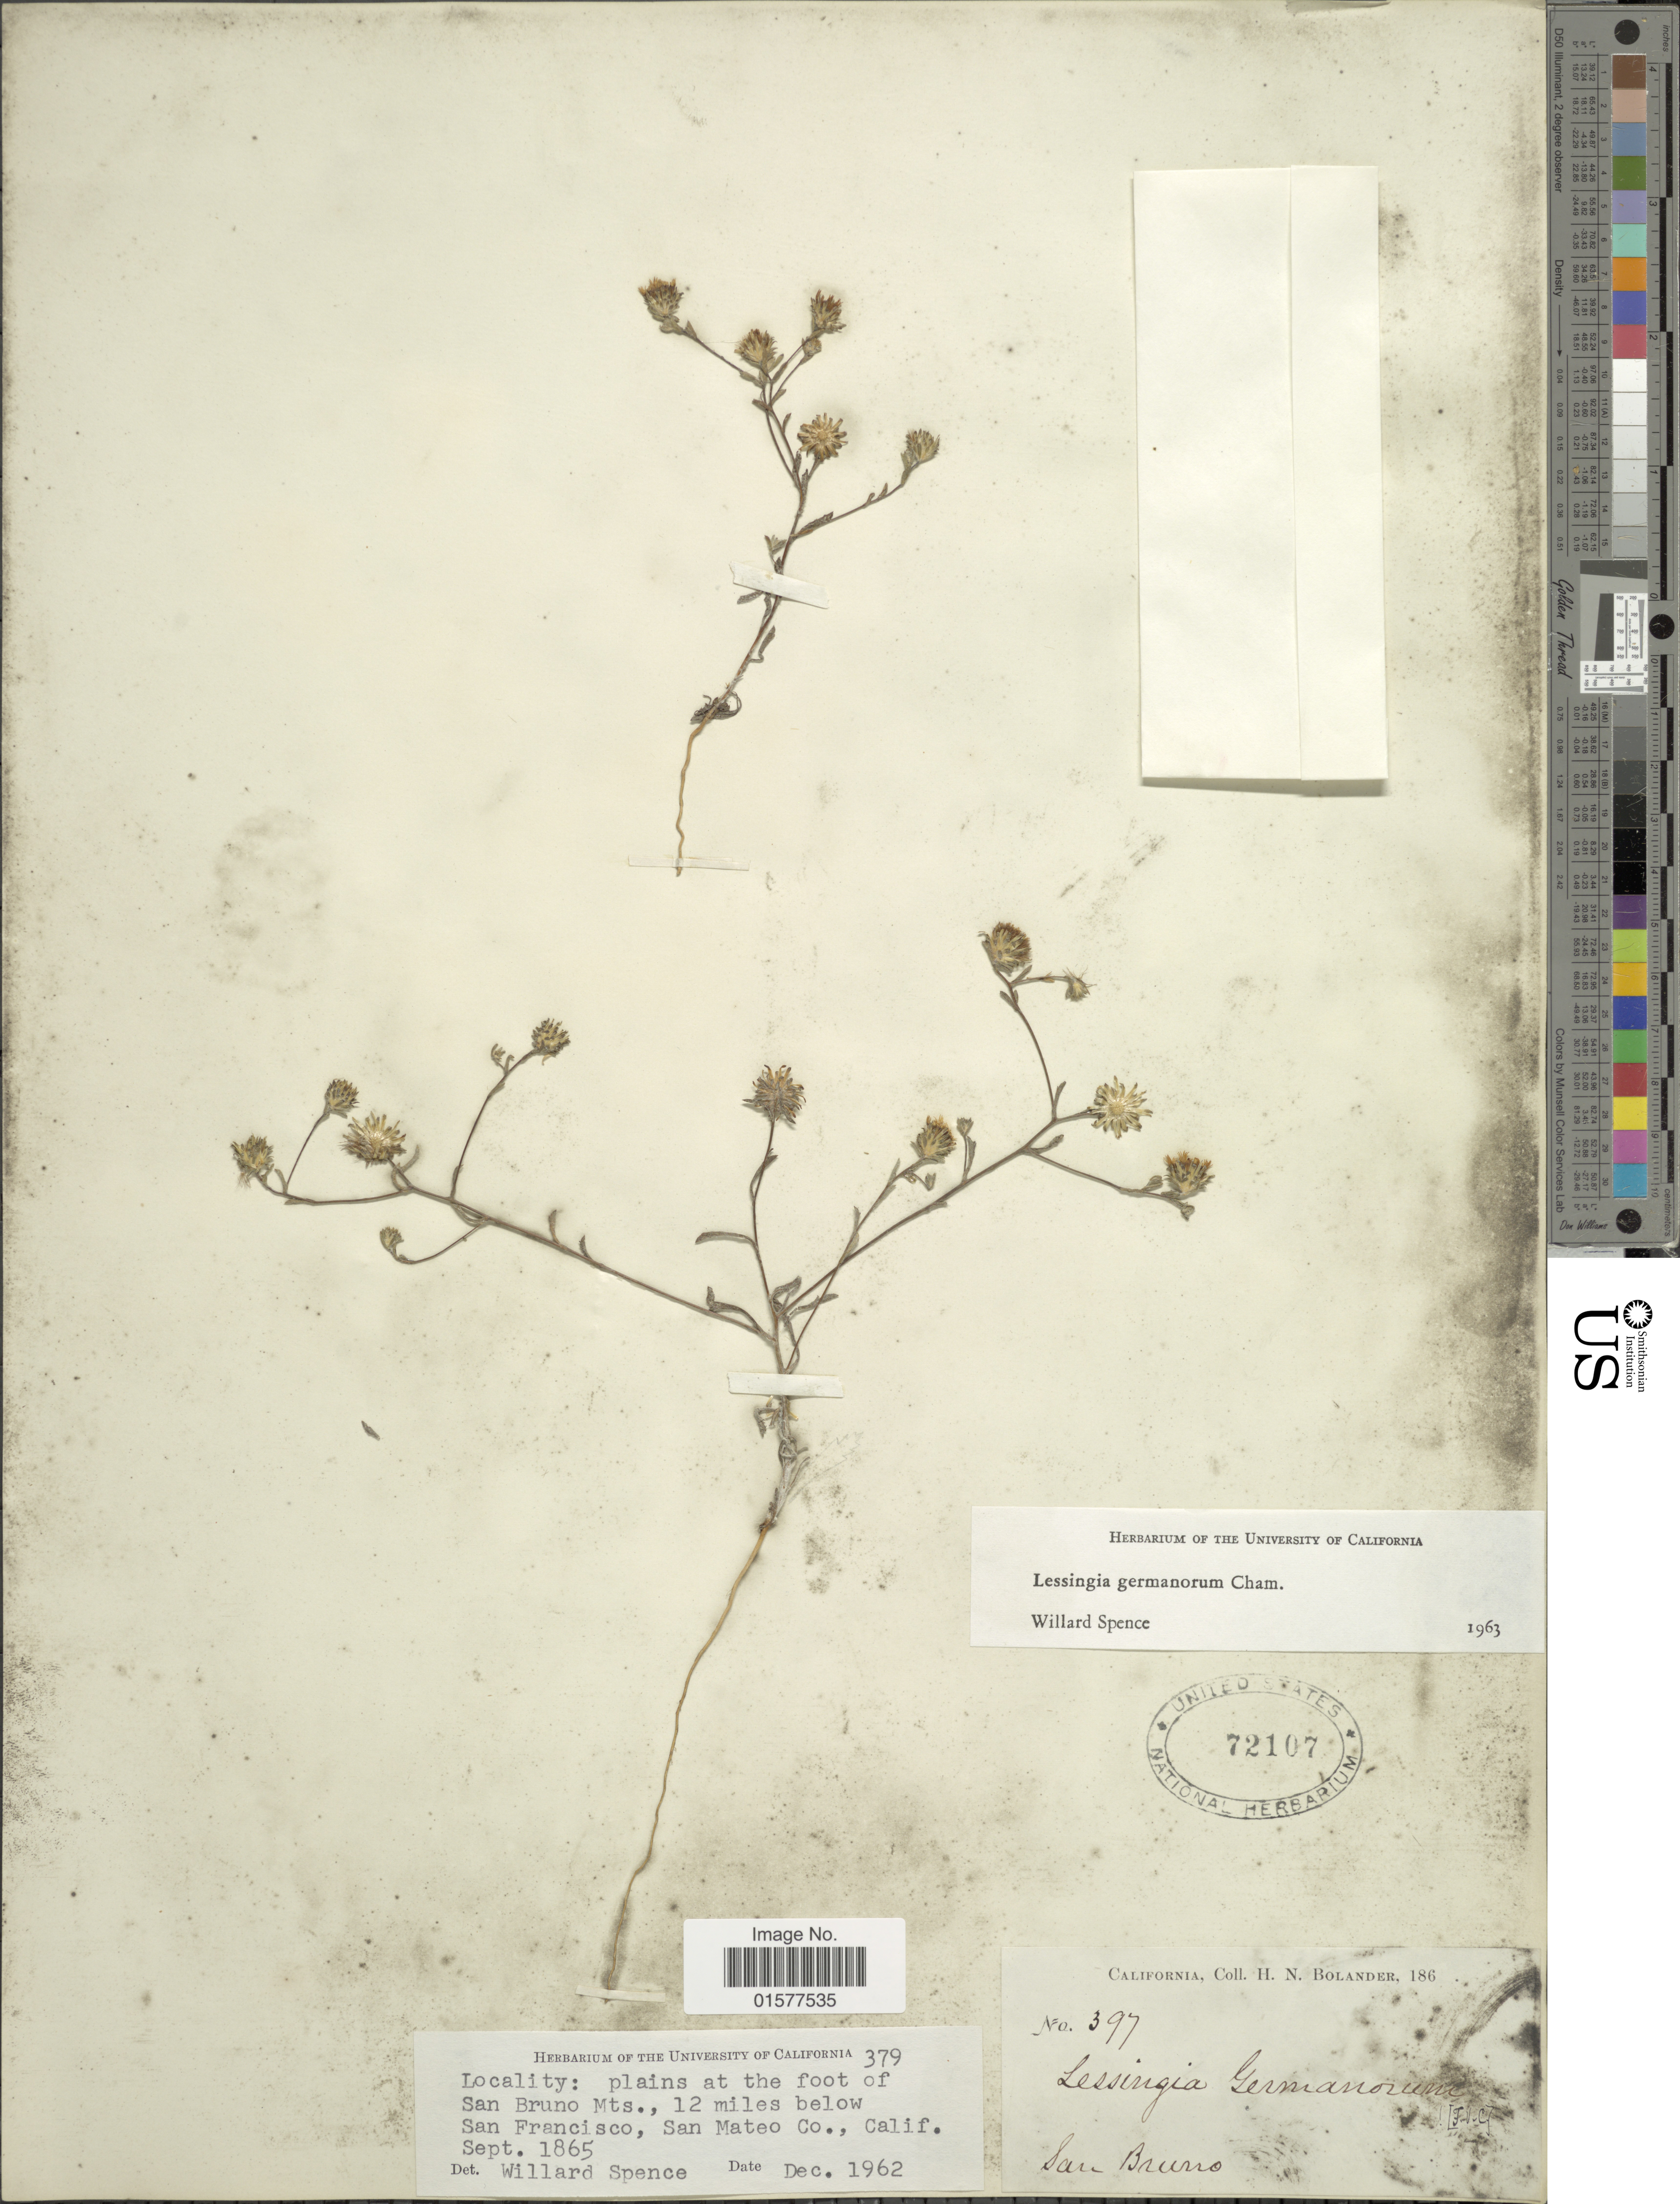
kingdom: Plantae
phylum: Tracheophyta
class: Magnoliopsida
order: Asterales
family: Asteraceae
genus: Lessingia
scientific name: Lessingia germanorum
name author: Cham.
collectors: H. Bolander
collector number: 397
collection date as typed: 186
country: United States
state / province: California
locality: San Bruno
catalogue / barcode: US 72107